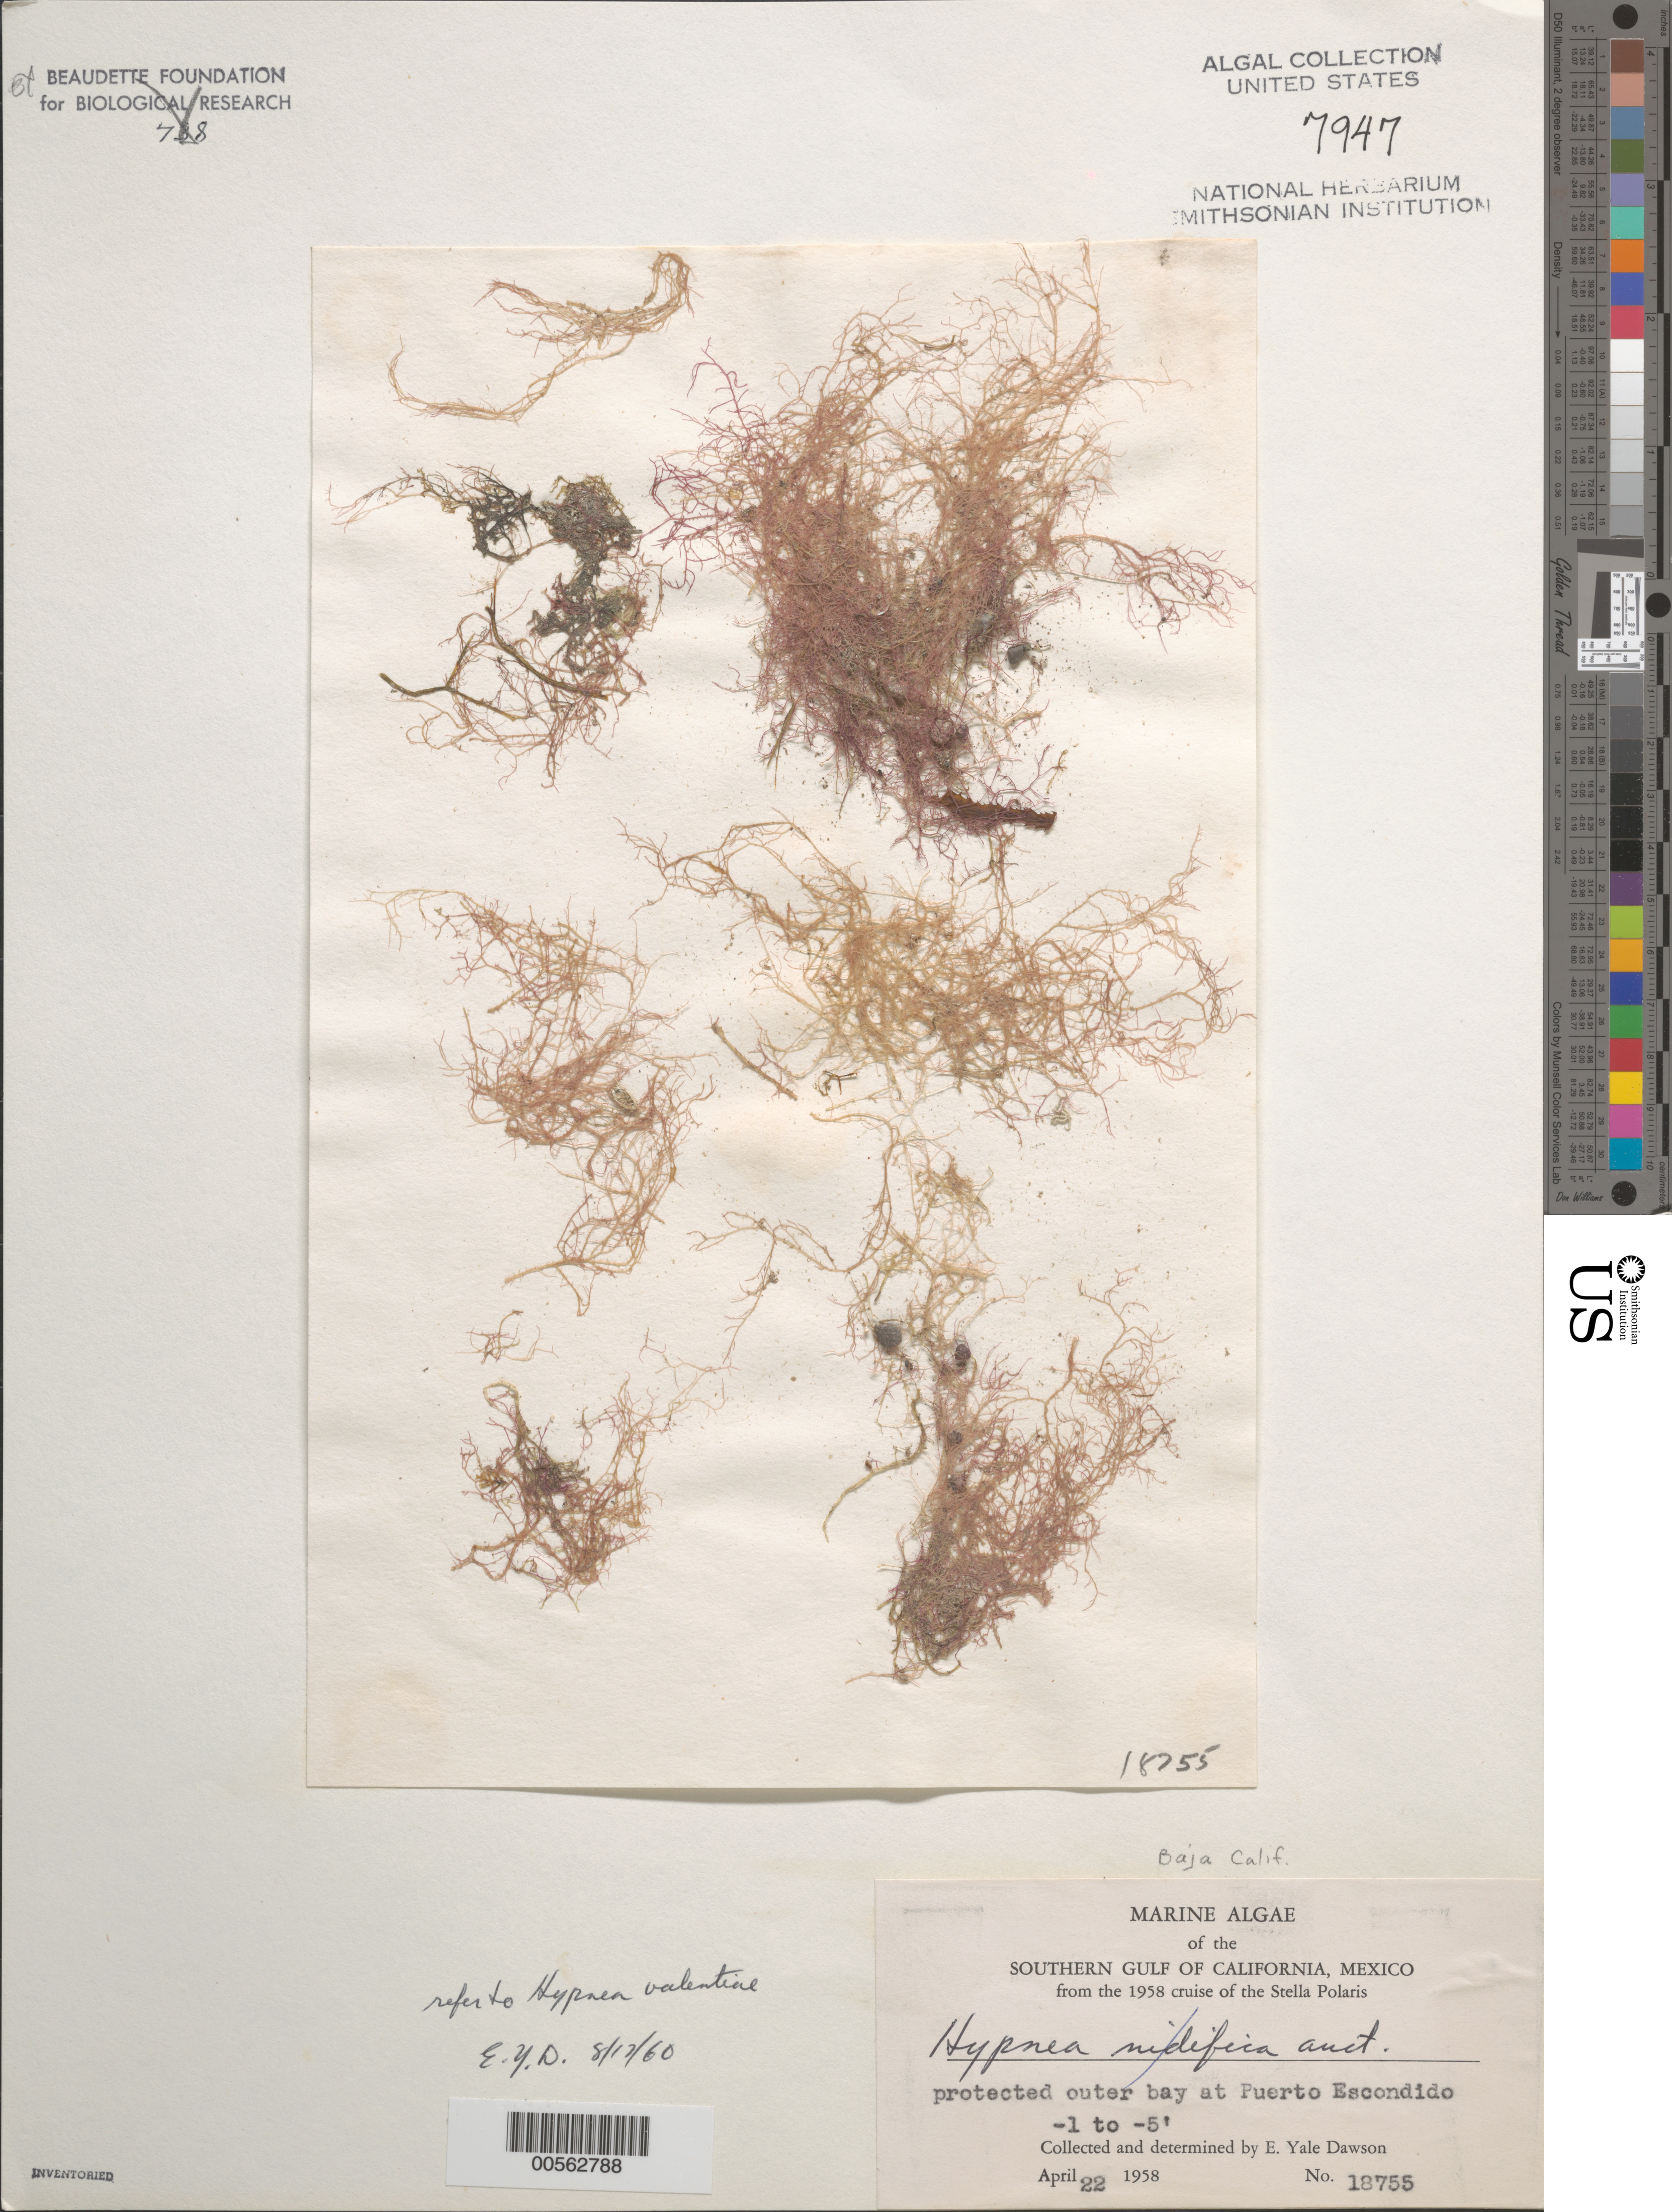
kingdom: Plantae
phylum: Rhodophyta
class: Florideophyceae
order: Gigartinales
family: Cystocloniaceae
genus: Hypnea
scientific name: Hypnea valentiae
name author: (Turner) Mont.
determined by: Dawson, E. Y.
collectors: E. Y. Dawson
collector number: EYD 18755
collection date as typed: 22 Apr 1858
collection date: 1858-04-22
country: Mexico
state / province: Baja California Sur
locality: Puerto Escondido, outer bay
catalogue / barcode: US 7947